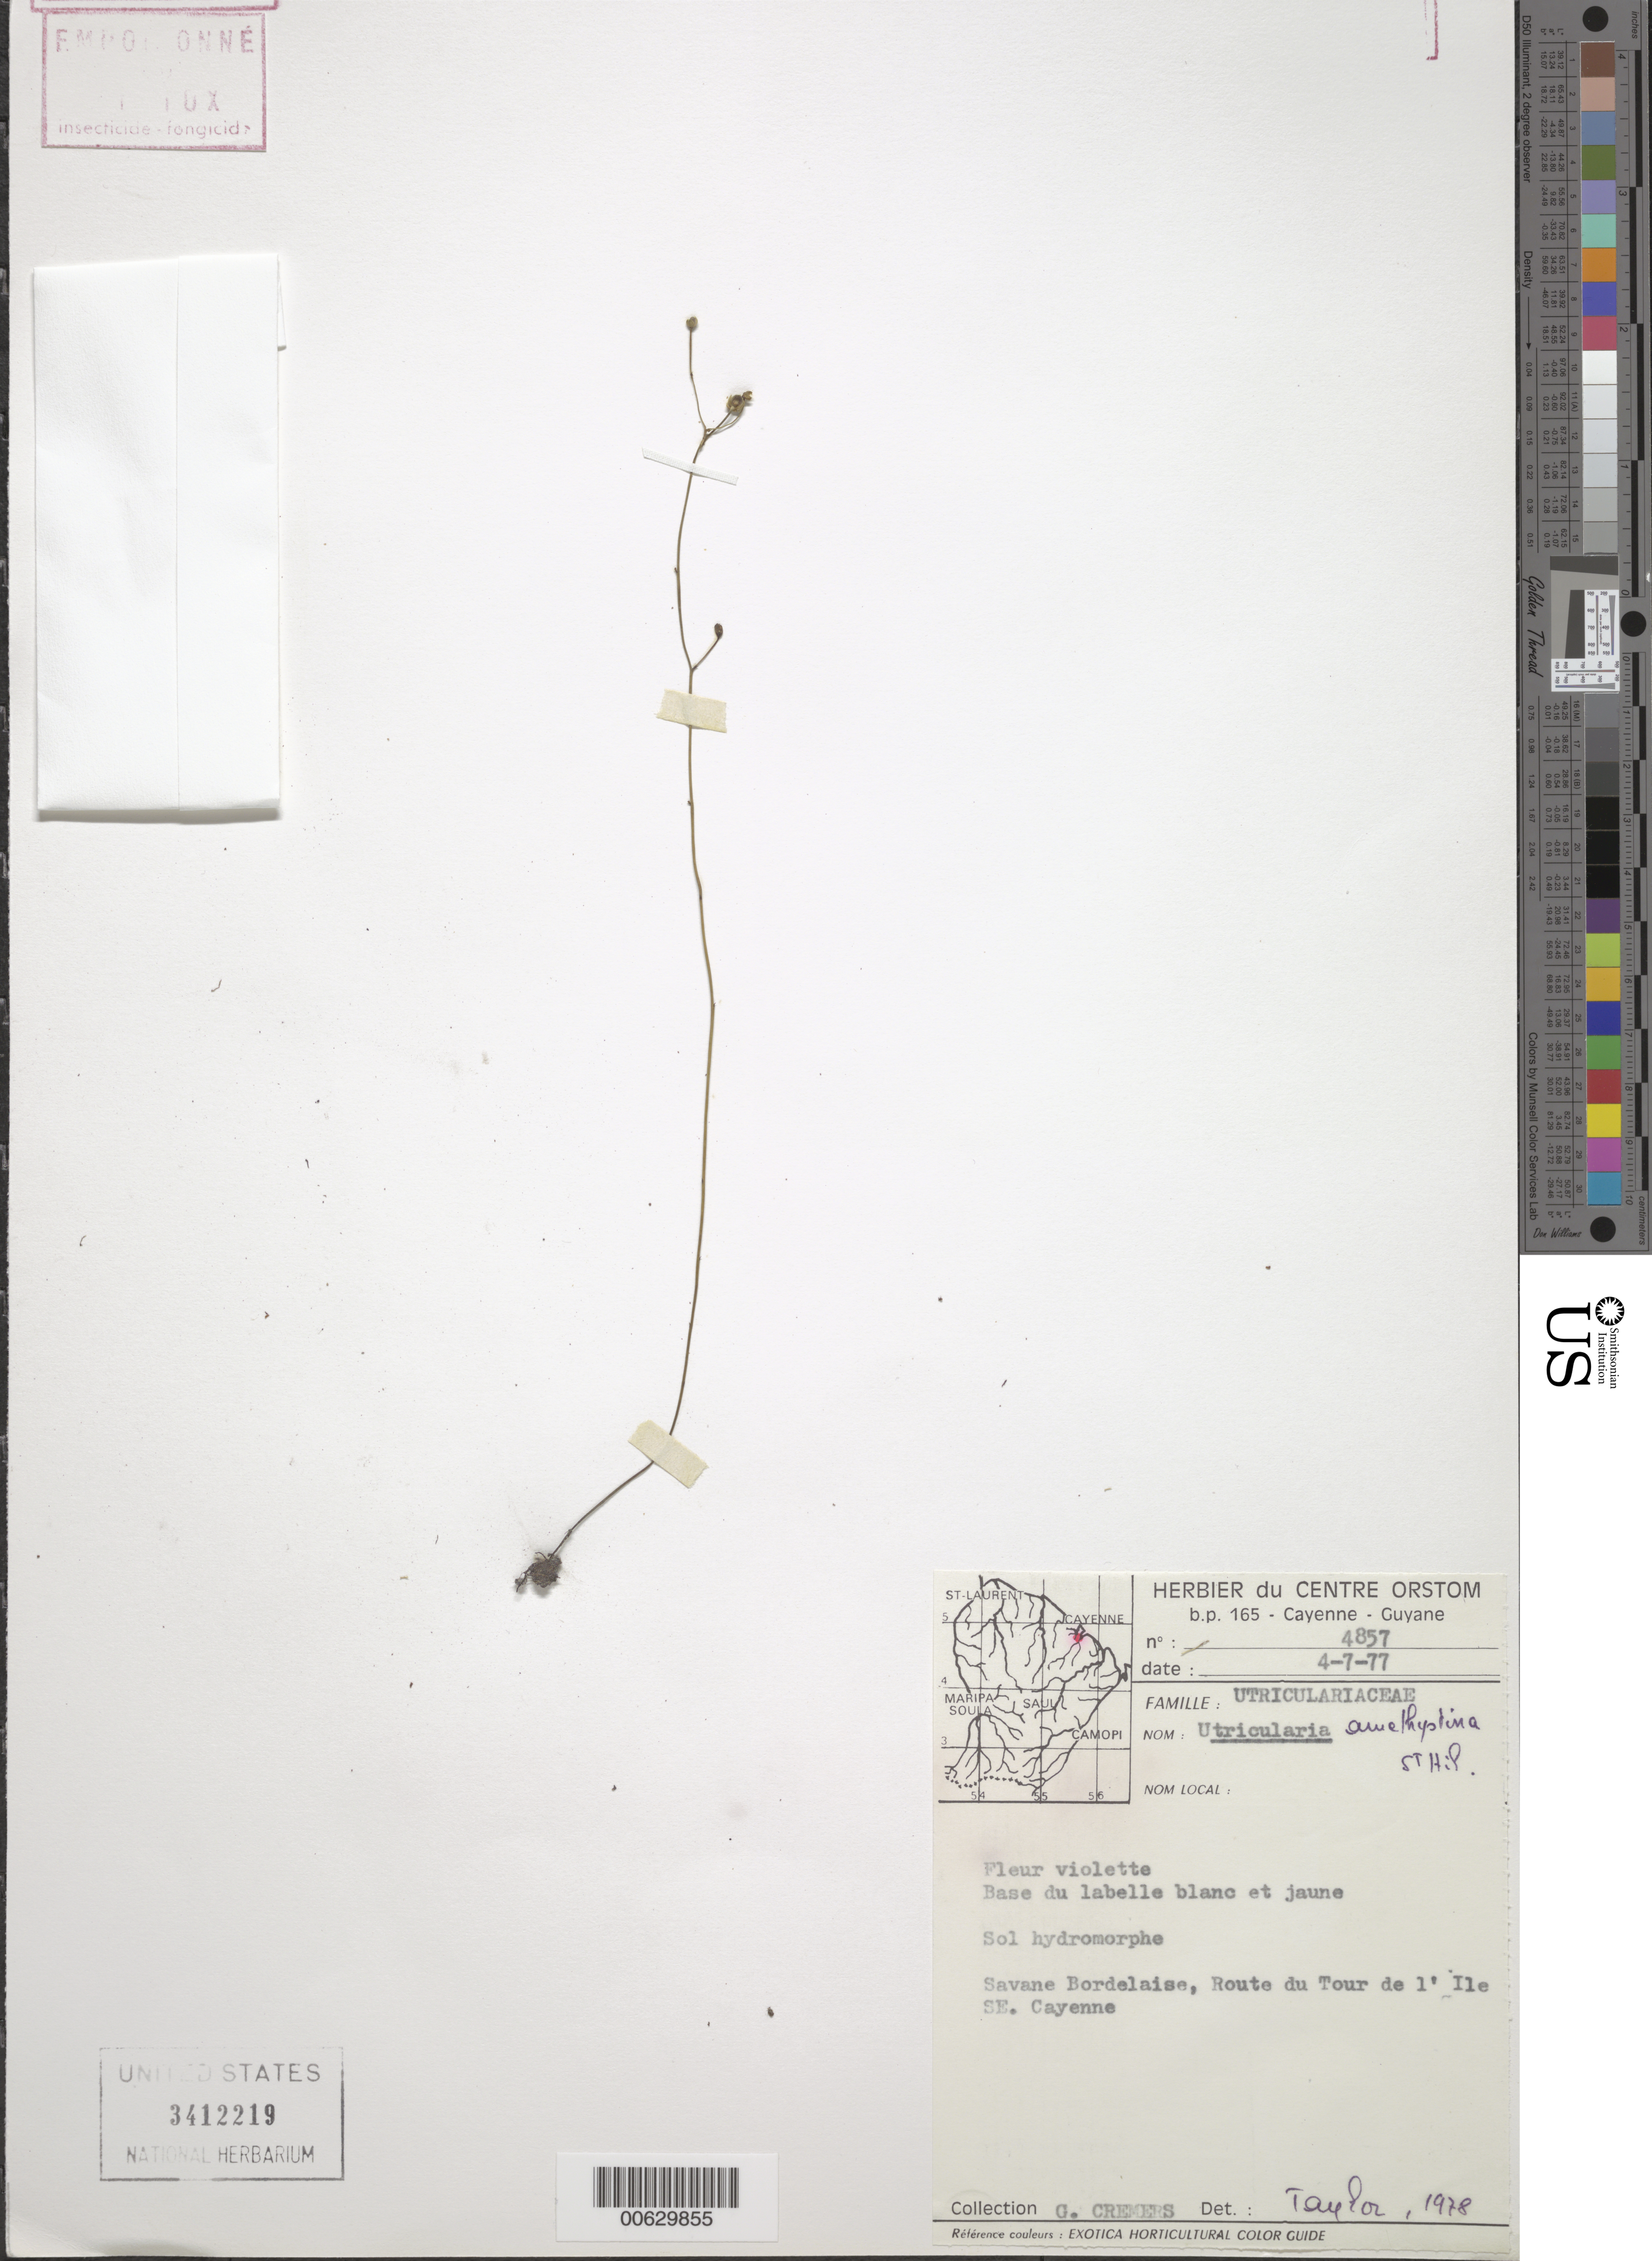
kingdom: Plantae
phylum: Tracheophyta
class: Magnoliopsida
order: Lamiales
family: Lentibulariaceae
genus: Utricularia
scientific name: Utricularia amethystina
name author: Salzm. ex A. St.-Hil. & Girard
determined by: Taylor, --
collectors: G. Cremers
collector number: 4857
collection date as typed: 4-Jul-77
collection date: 1977-07-04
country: French Guiana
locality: Savane Bordelaise, route du tour d'Ile SE Cayenne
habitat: Sol hydormorphe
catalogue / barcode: US 3412219